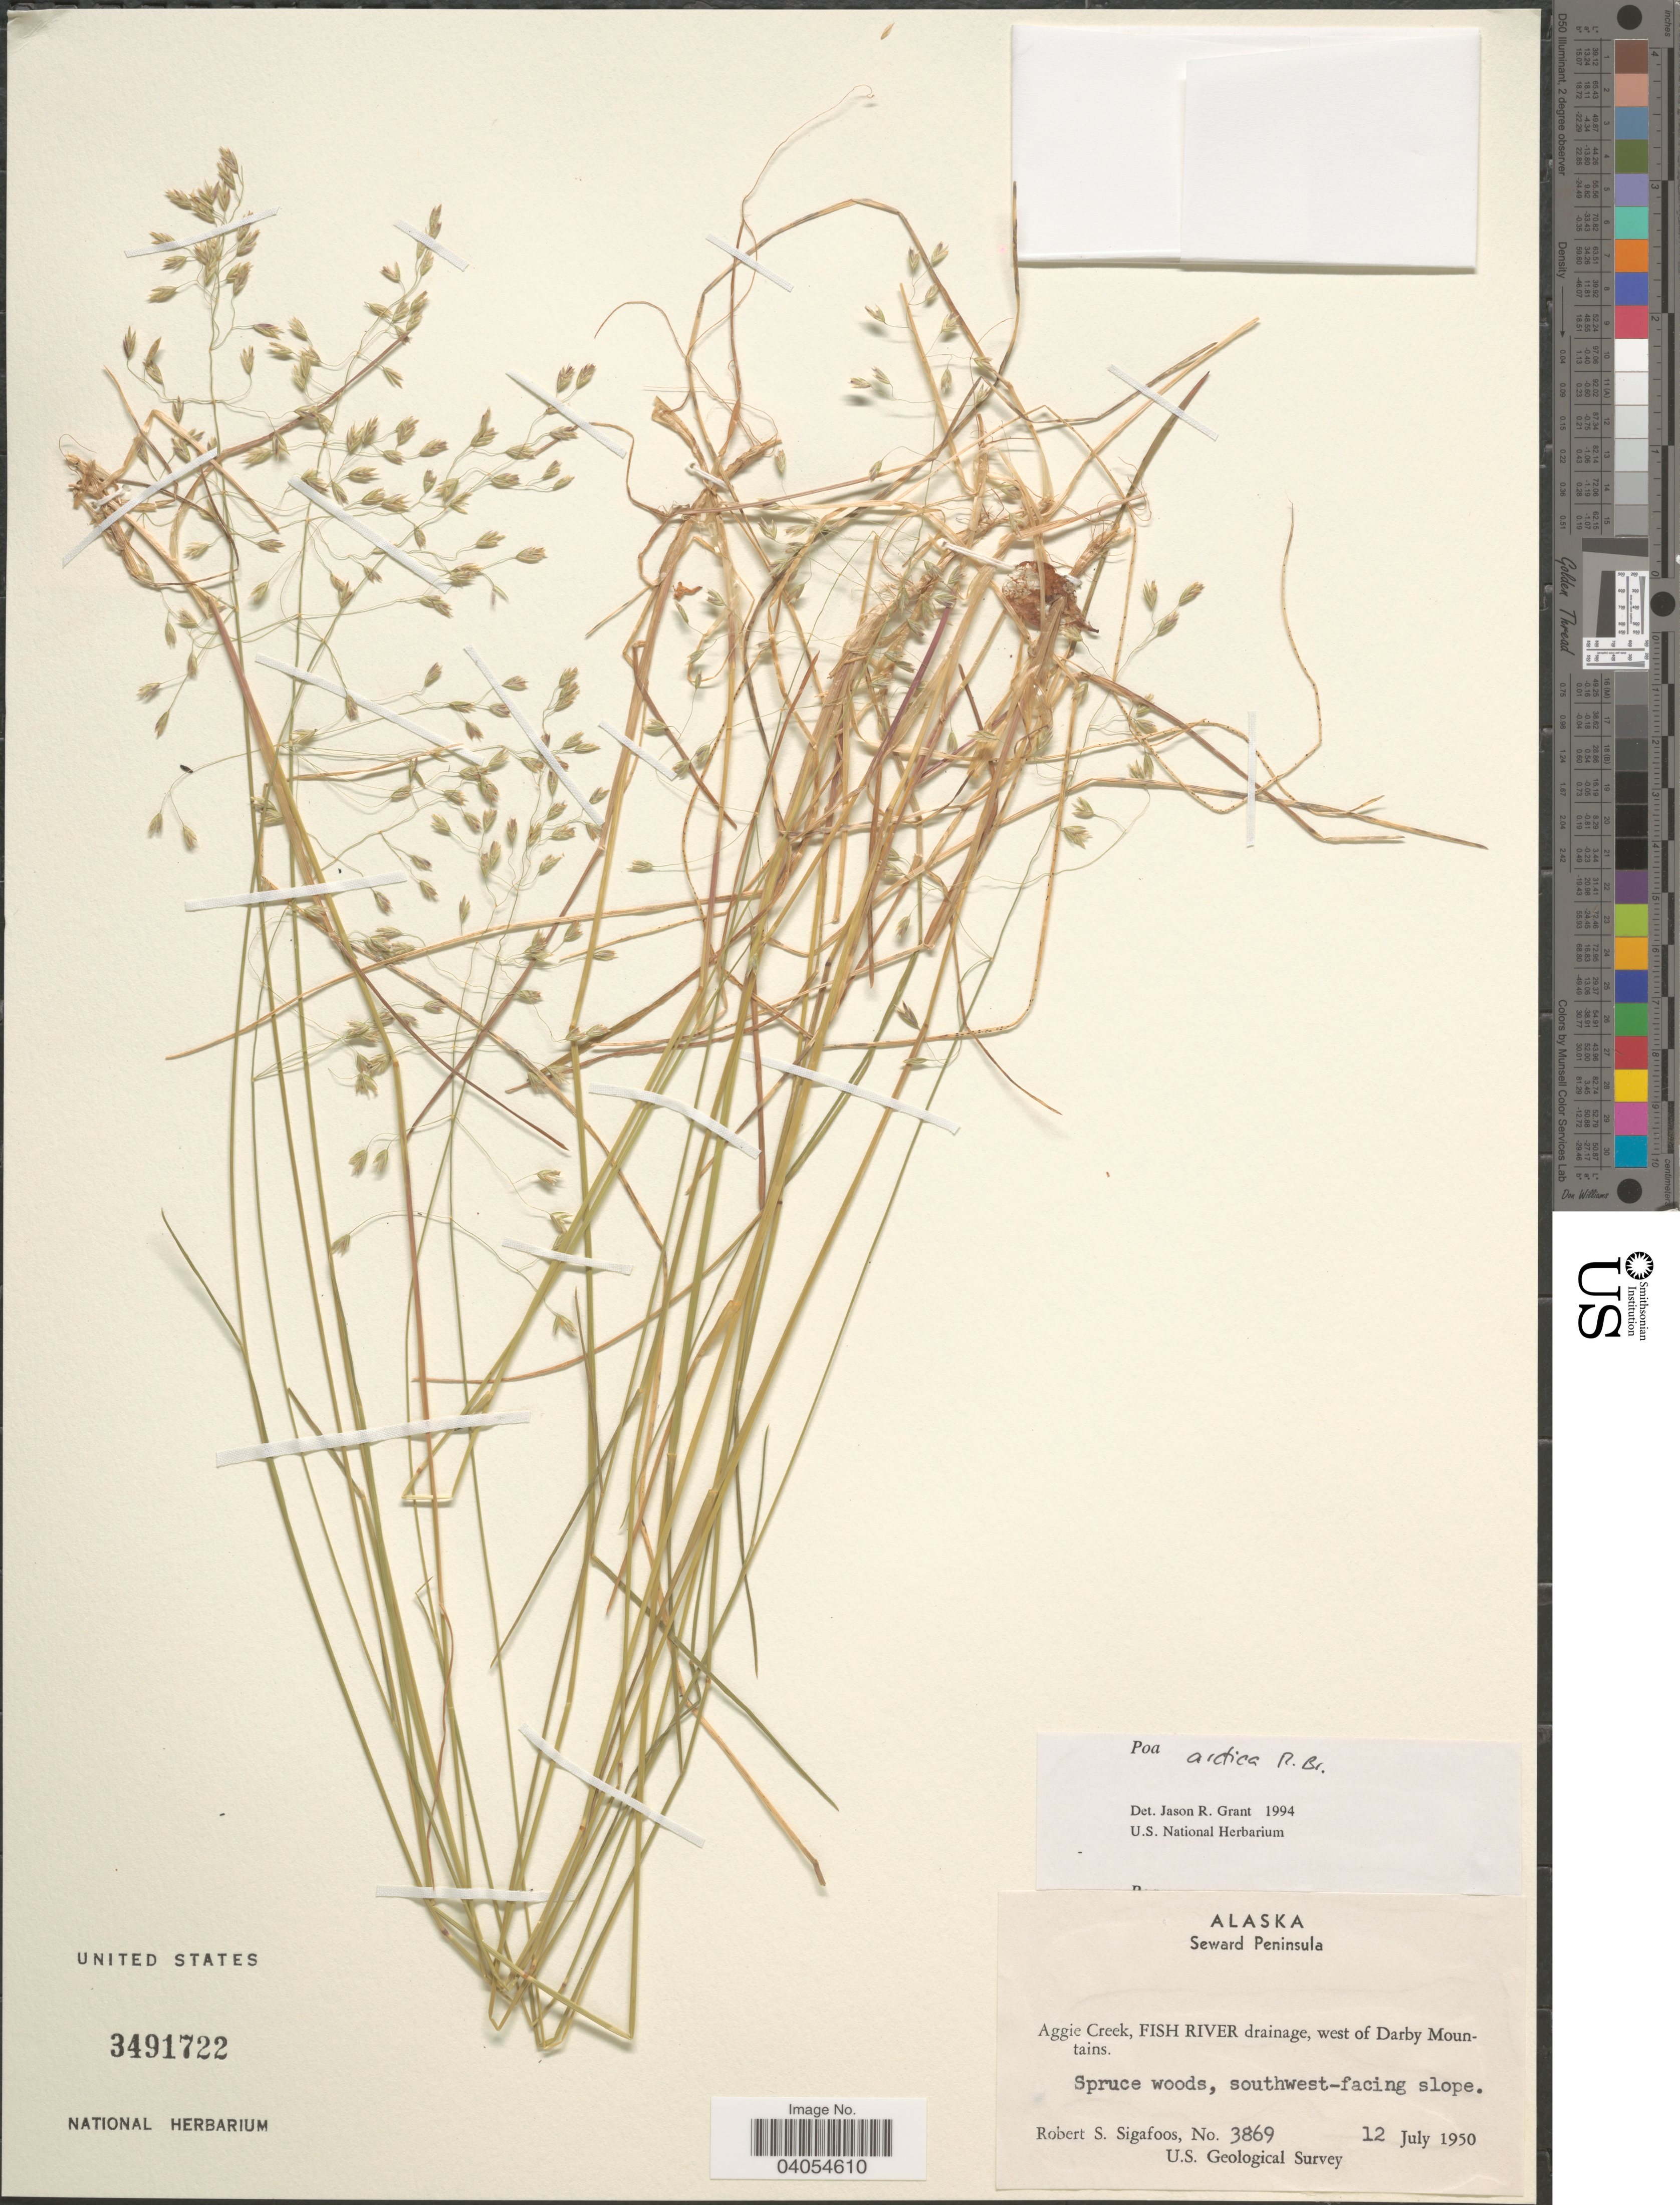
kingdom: Plantae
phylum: Tracheophyta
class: Liliopsida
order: Poales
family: Poaceae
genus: Poa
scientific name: Poa arctica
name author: R. Br.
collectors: R. Sigafoos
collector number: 3869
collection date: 1950-07-12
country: United States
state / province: Alaska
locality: Seward Peninsula. Aggie Creek, Fish River drainage, west of Darby Mountains. Southwest-facing slope.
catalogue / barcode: US 3491722